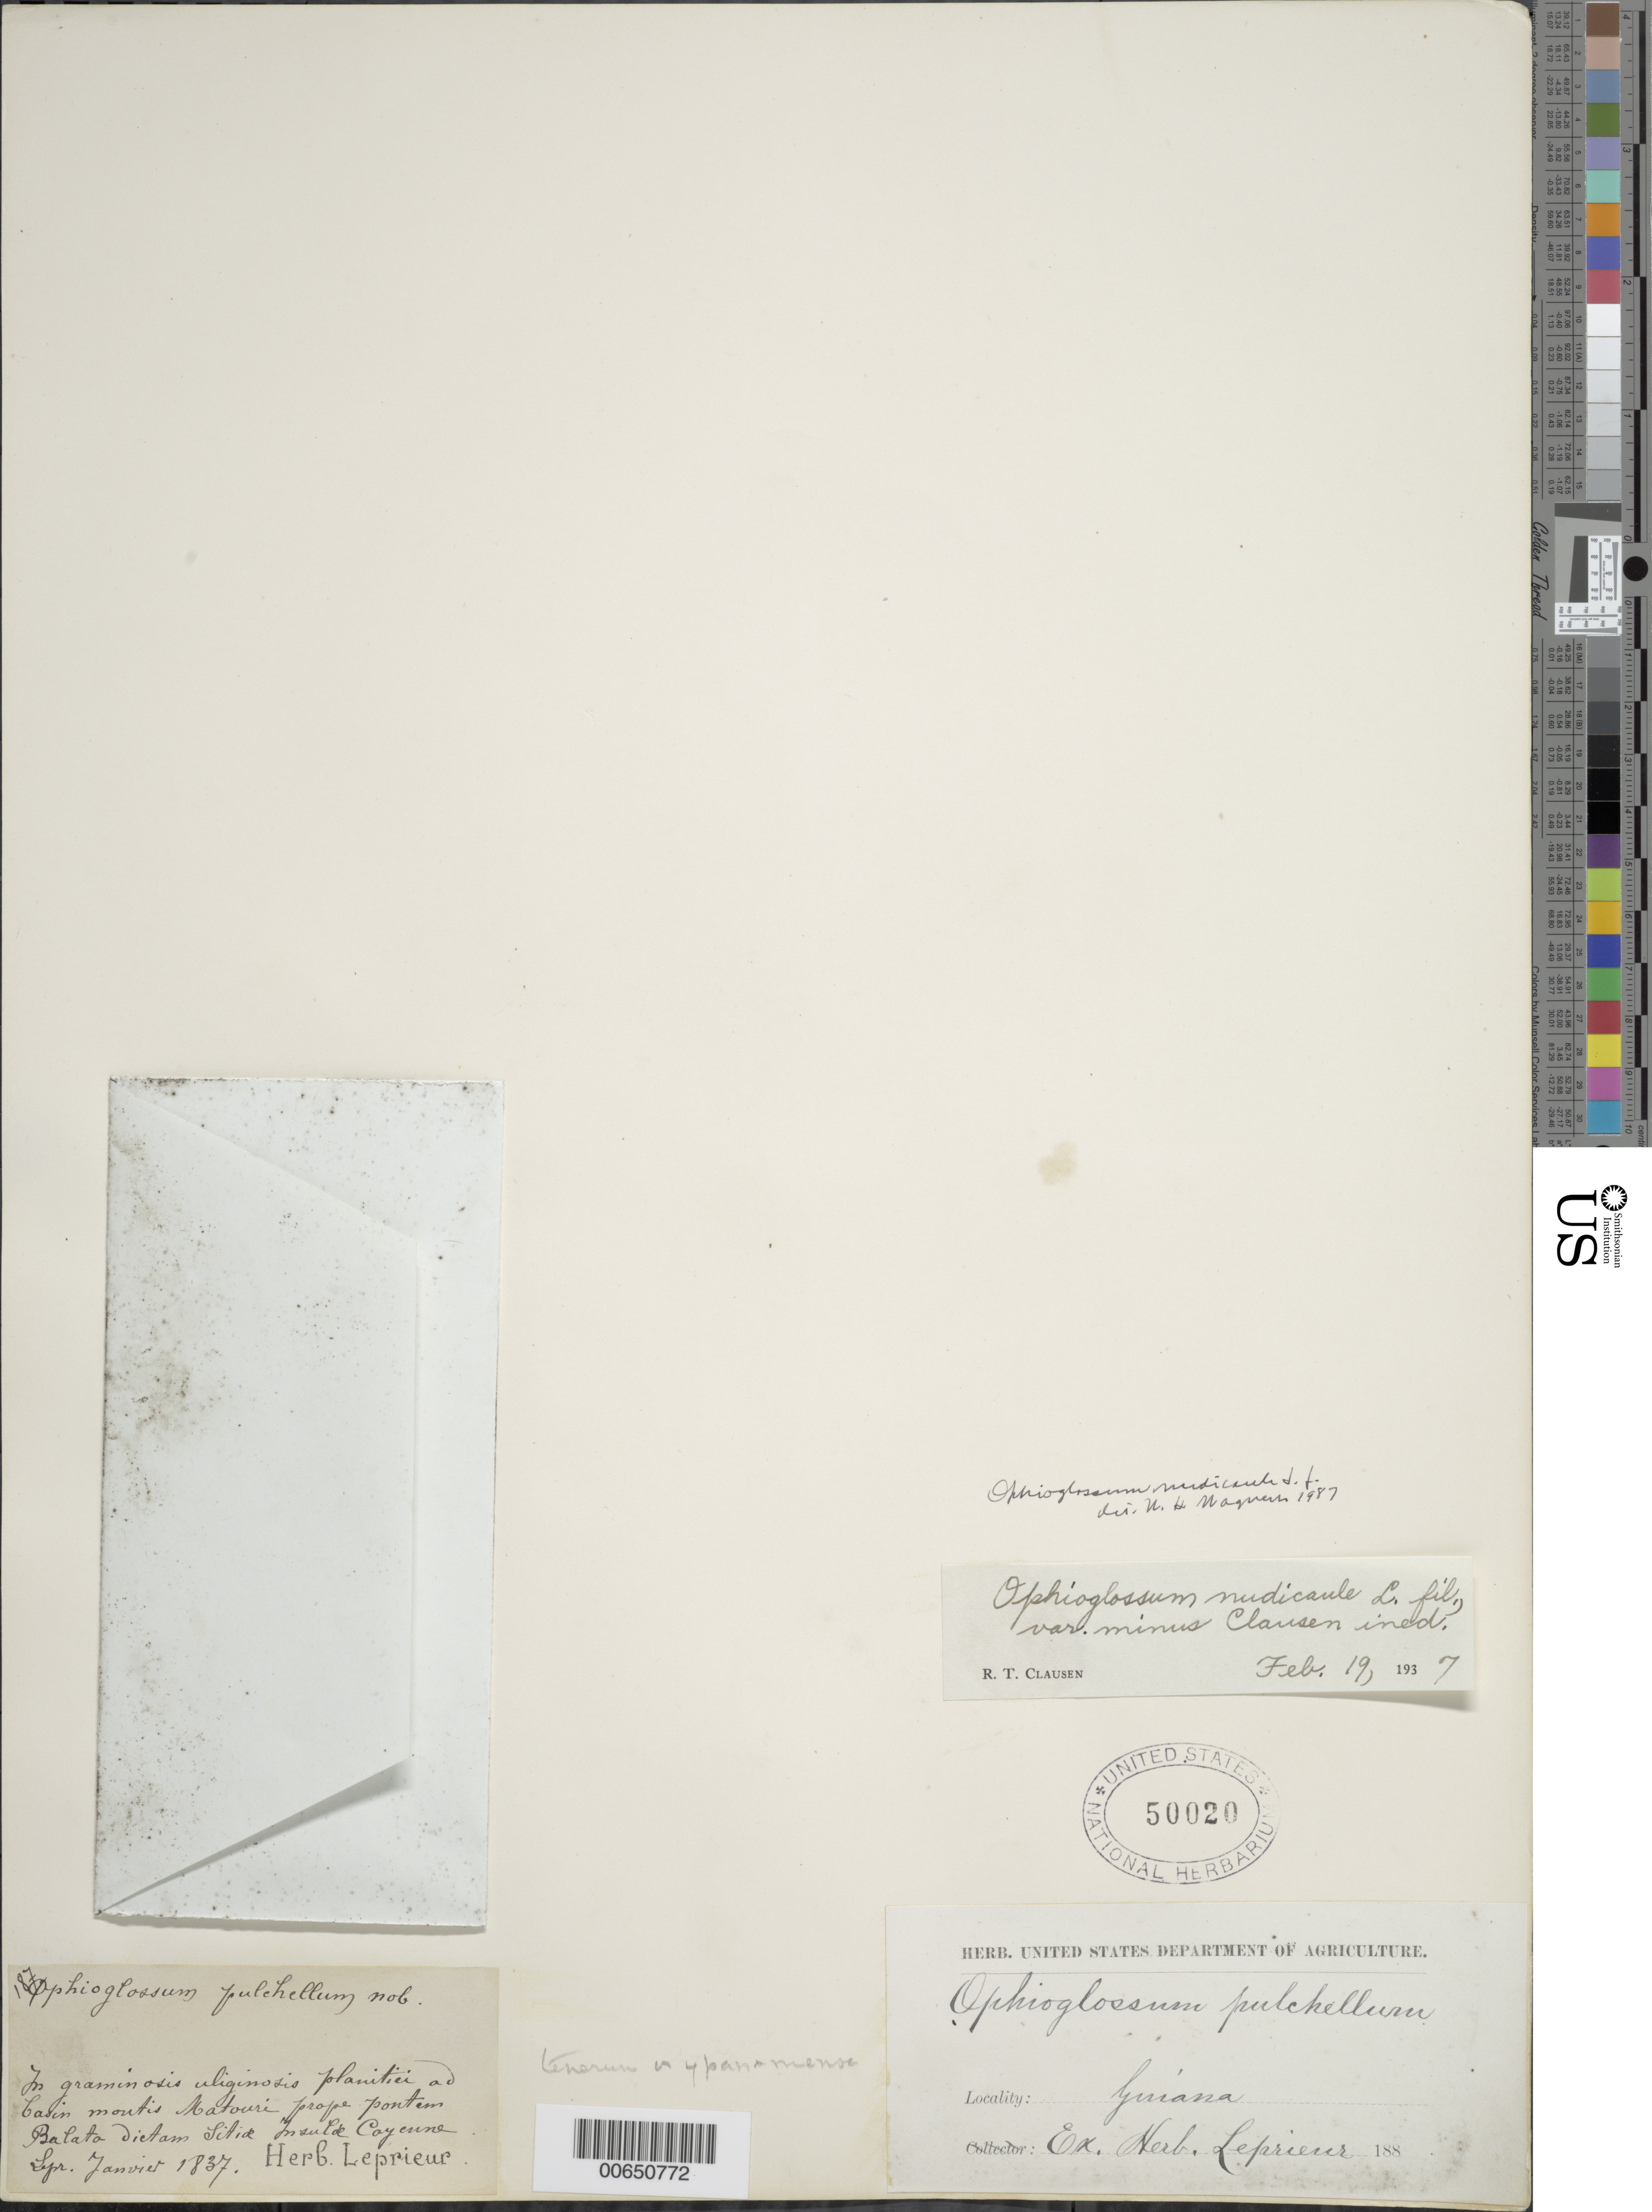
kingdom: Plantae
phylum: Tracheophyta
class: Polypodiopsida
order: Ophioglossales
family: Ophioglossaceae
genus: Ophioglossum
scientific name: Ophioglossum nudicaule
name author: L. f.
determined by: Wagner, W. H.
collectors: F. M. R. Leprieur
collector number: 187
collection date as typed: January 1837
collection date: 1837-01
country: French Guiana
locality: Ad basin montis Matouri prope pontem Balata dictam [littior ?] In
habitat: In graminosis uliginosis planitici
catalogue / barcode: US 50020